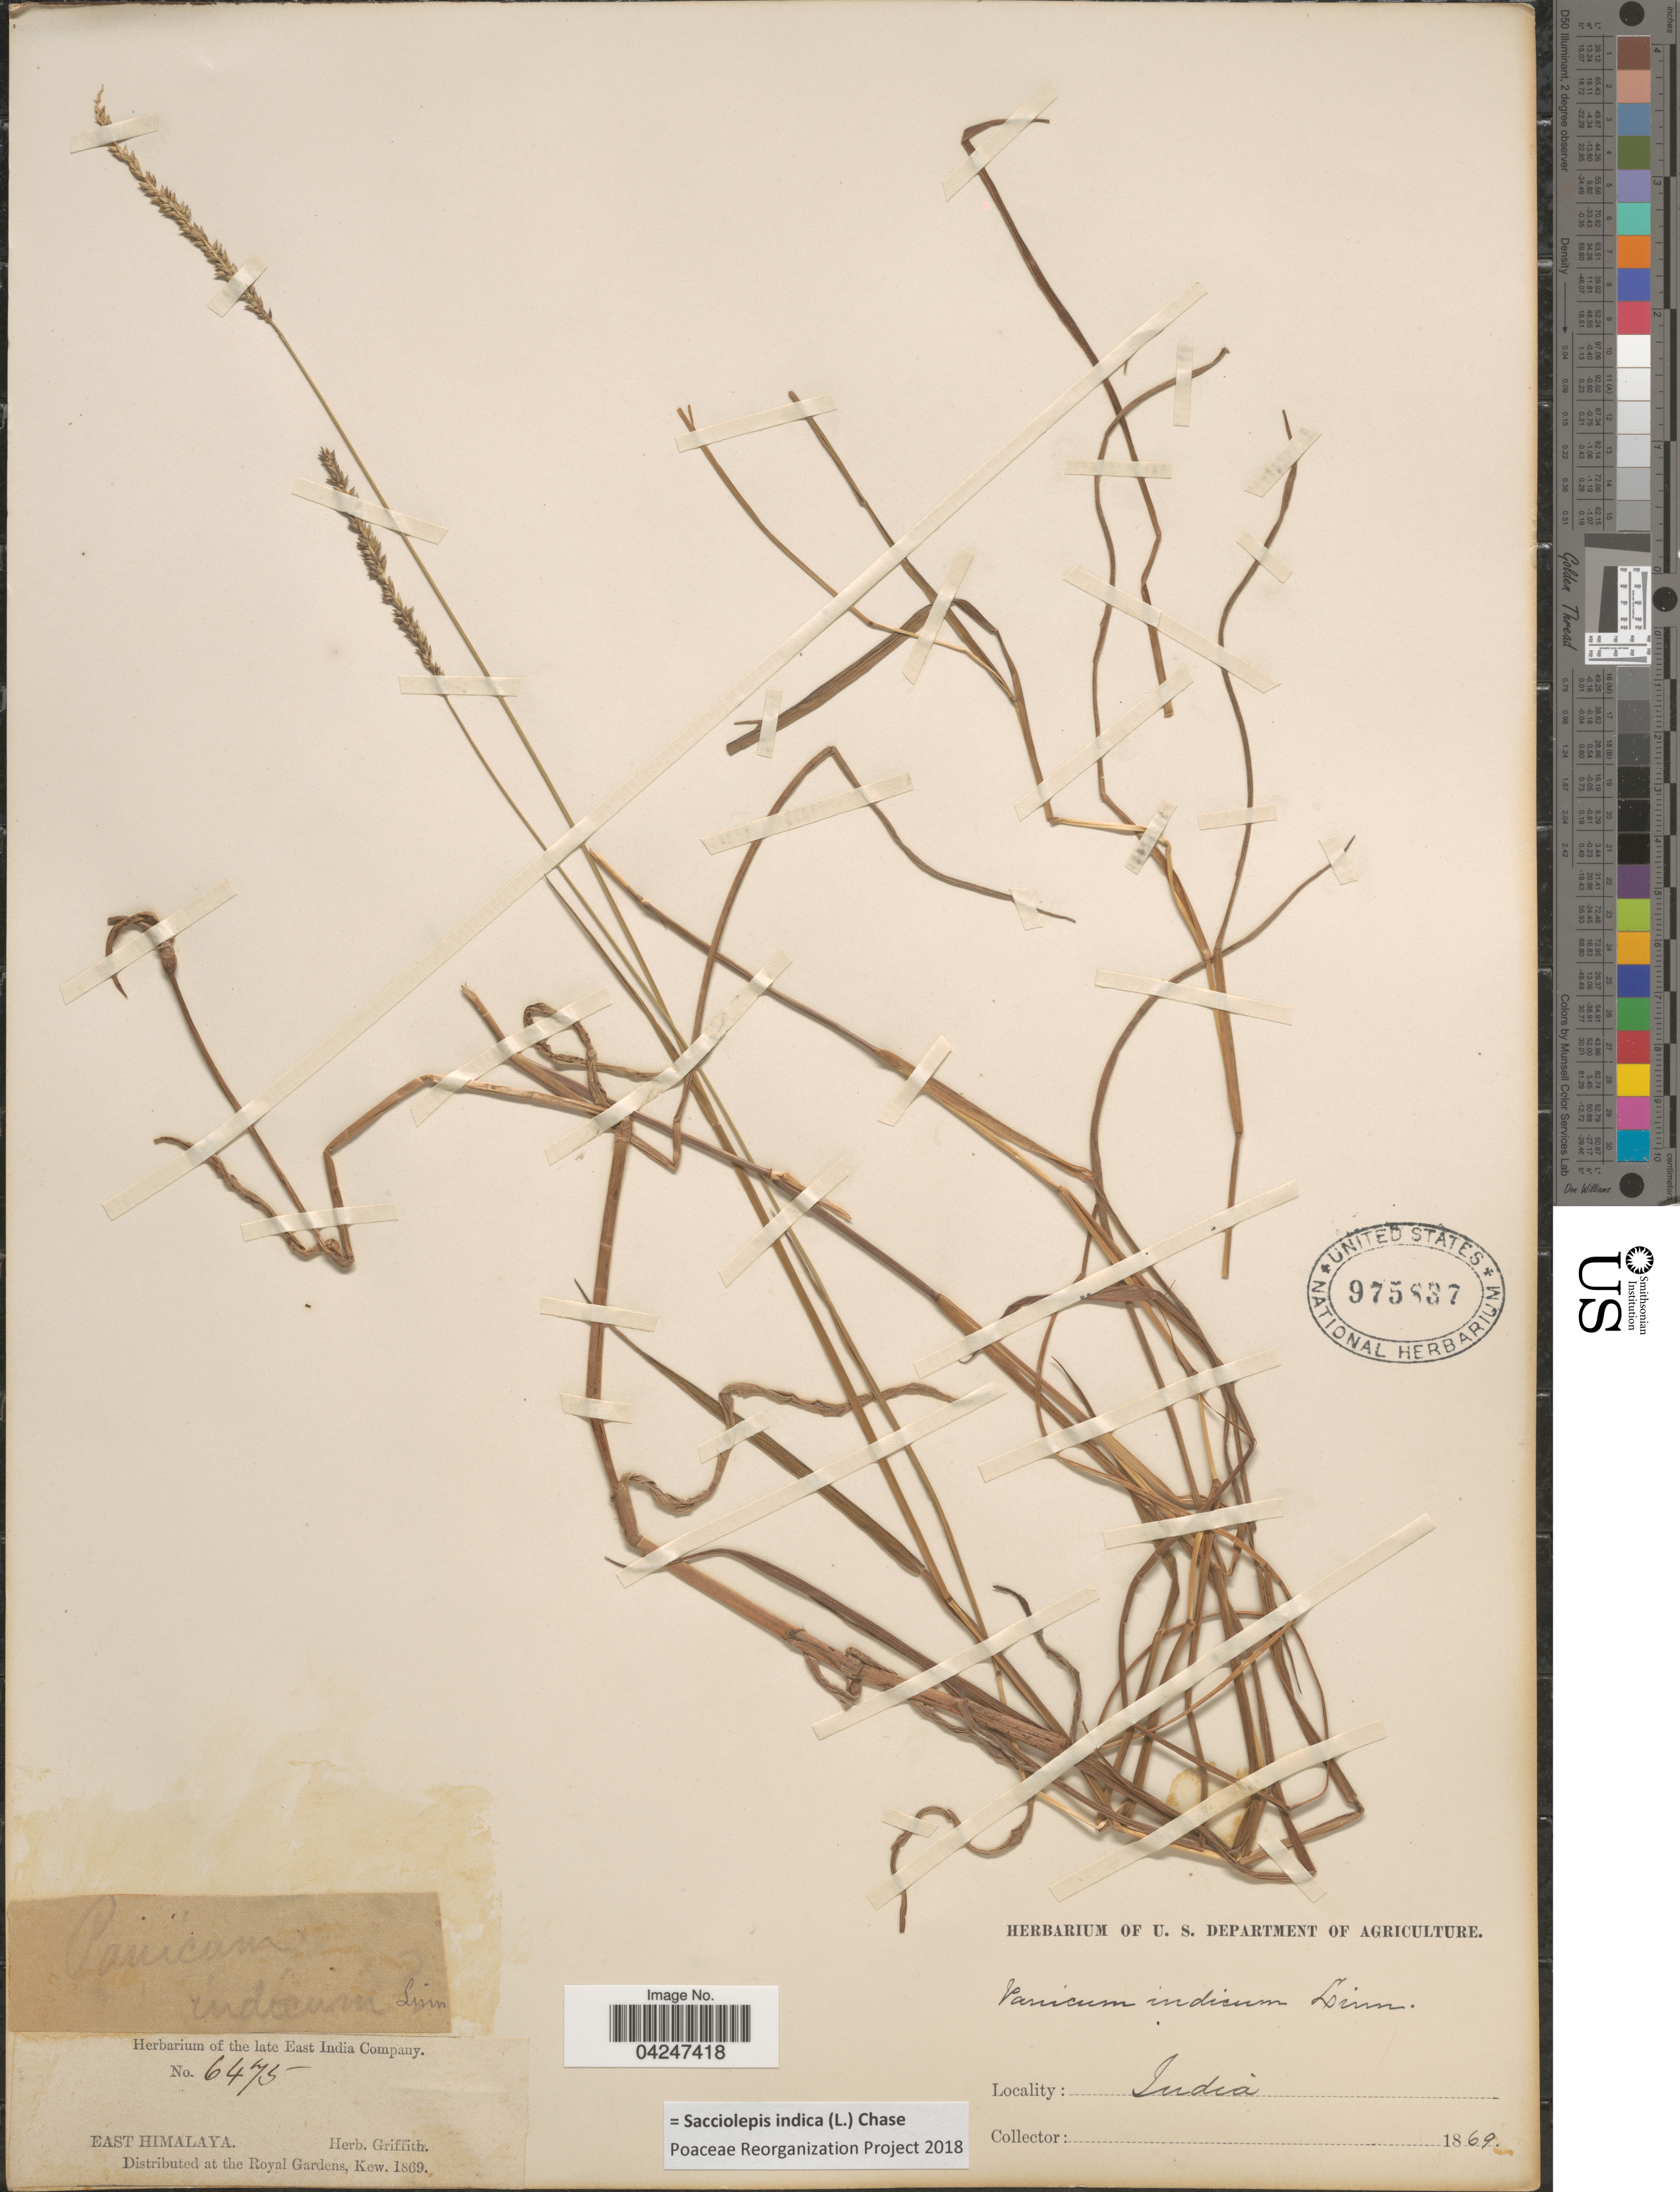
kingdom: Plantae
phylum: Tracheophyta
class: Liliopsida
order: Poales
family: Poaceae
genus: Sacciolepis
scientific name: Sacciolepis indica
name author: (L.) Chase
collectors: ex herb. Griffith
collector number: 6475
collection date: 1869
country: India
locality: East Himalaya.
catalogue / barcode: US 975837